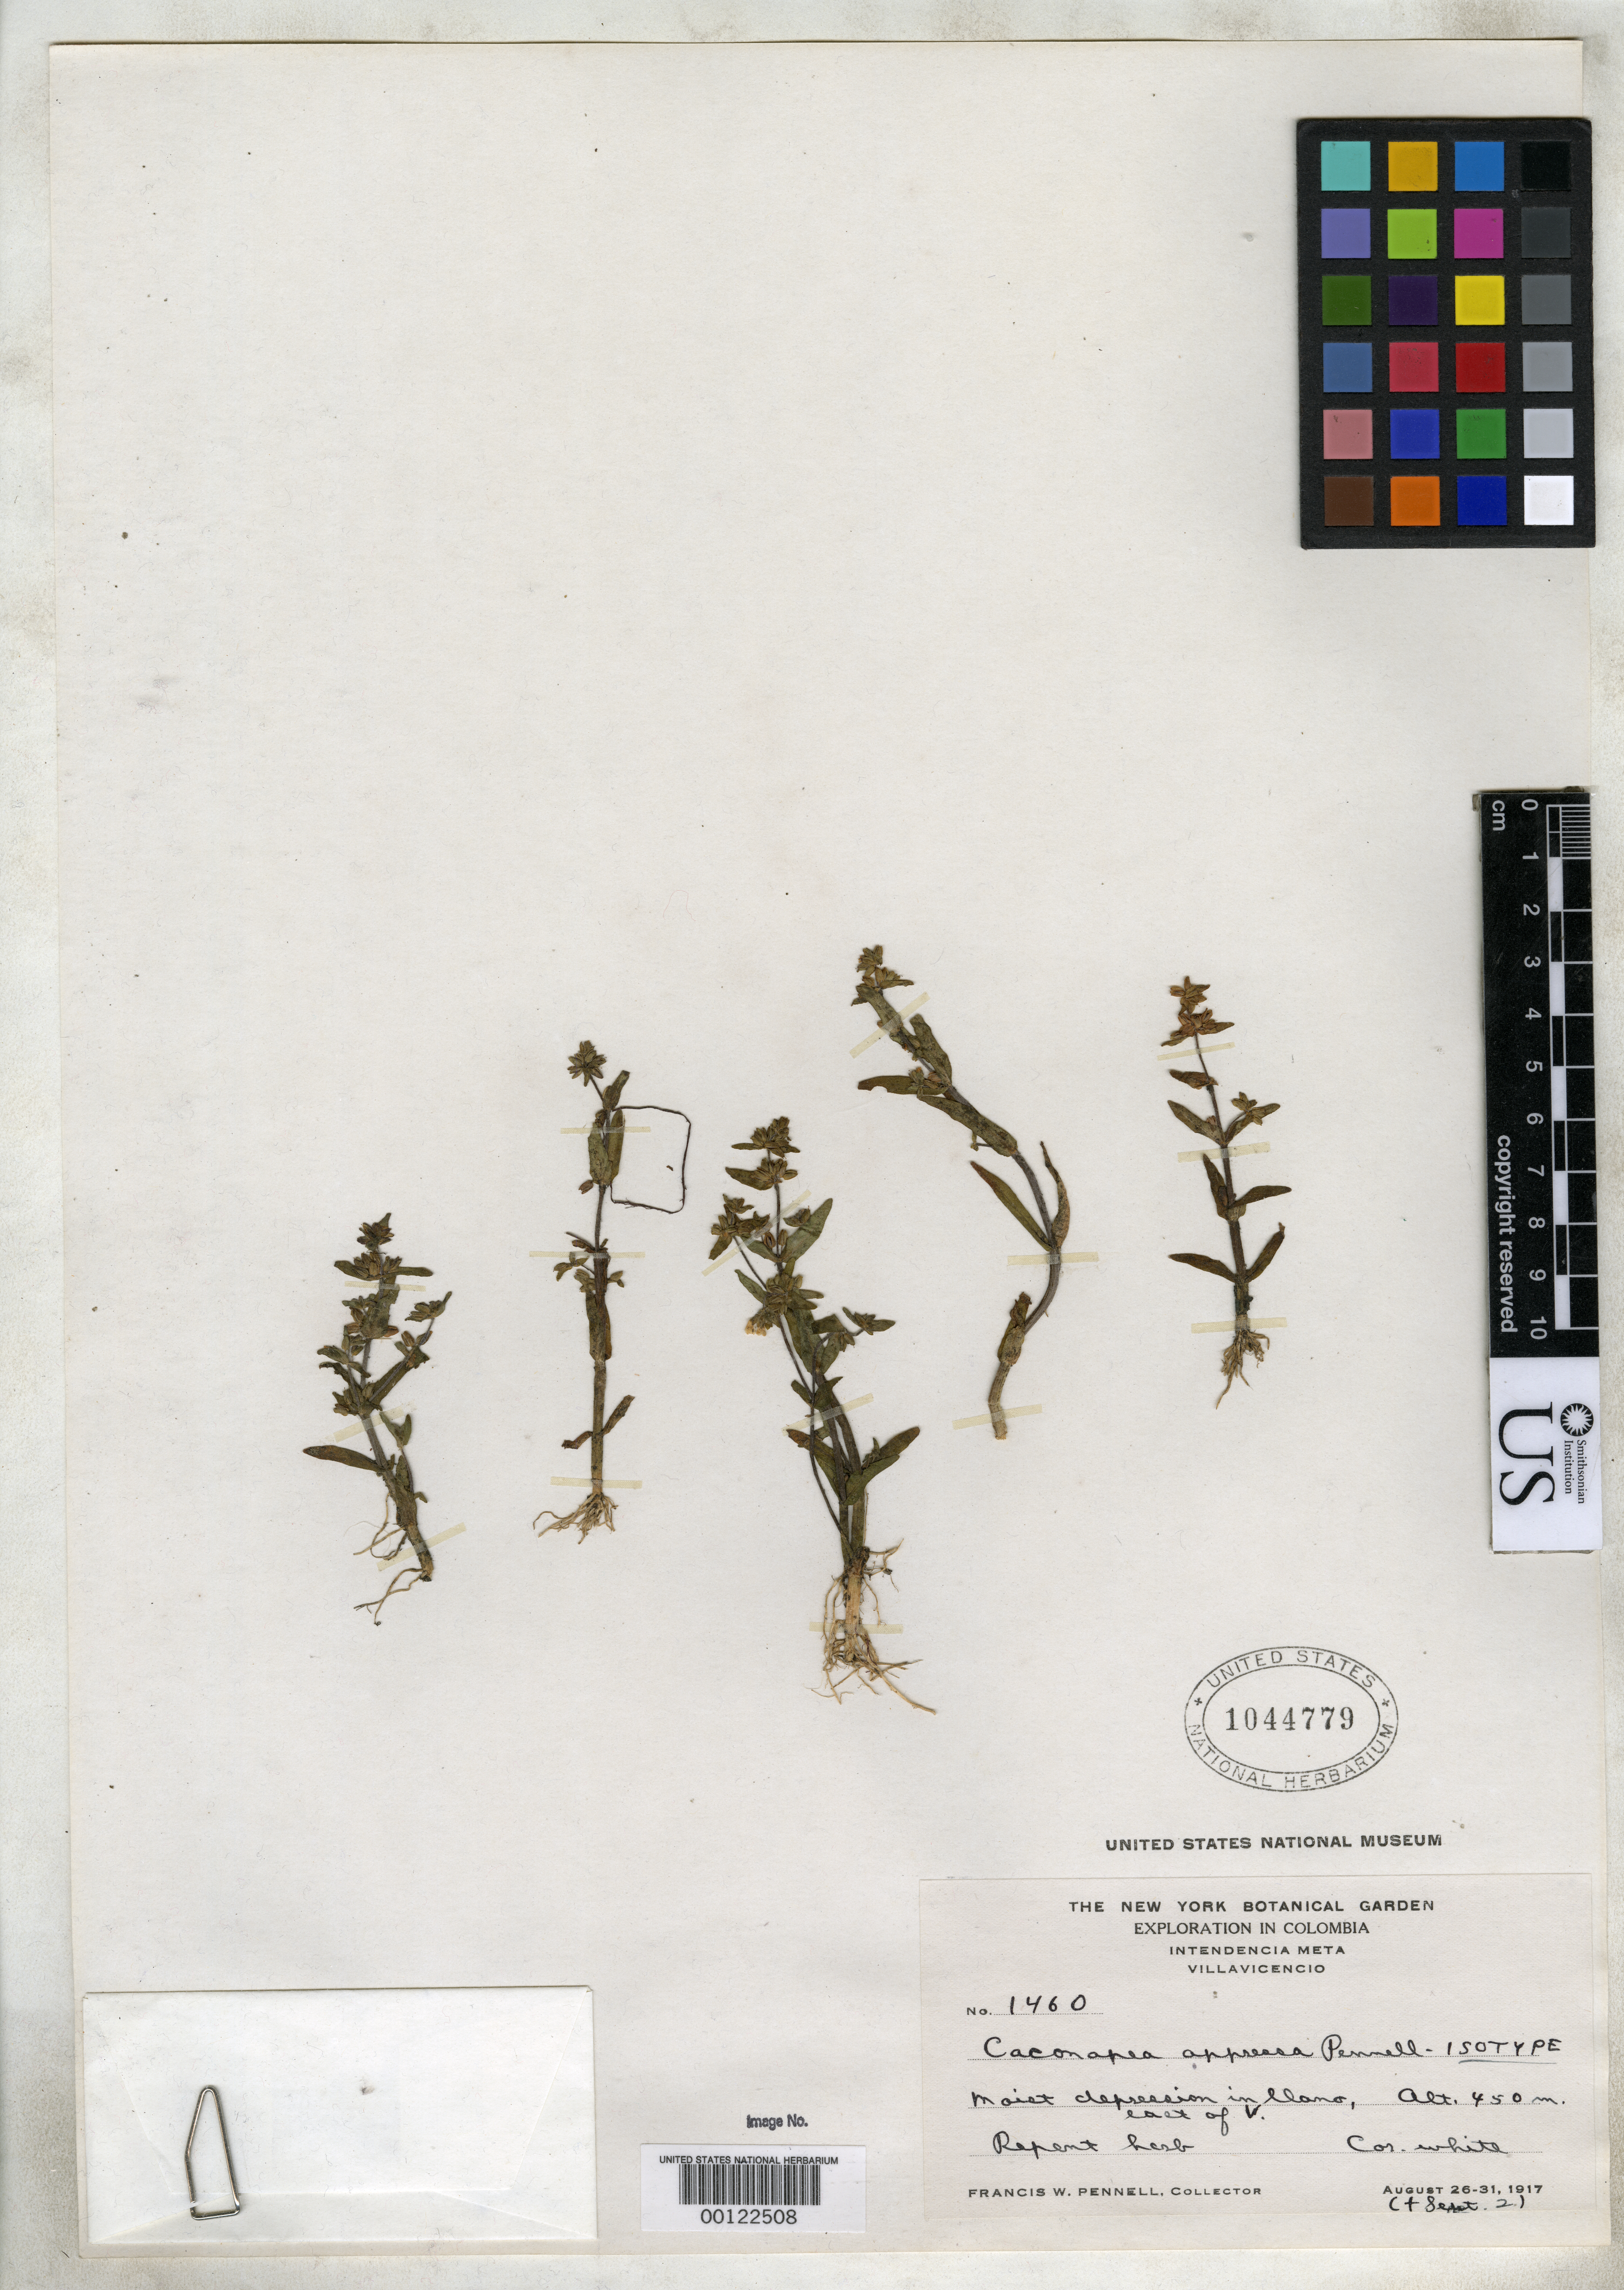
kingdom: Plantae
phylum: Tracheophyta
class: Magnoliopsida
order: Lamiales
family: Plantaginaceae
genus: Caconapea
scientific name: Caconapea appressa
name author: Pennell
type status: Isotype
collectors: F. W. Pennell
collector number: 1460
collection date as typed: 28 Aug 1917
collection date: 1917-08-28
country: Colombia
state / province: Meta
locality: Villa Vicencia.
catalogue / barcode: US 1044779